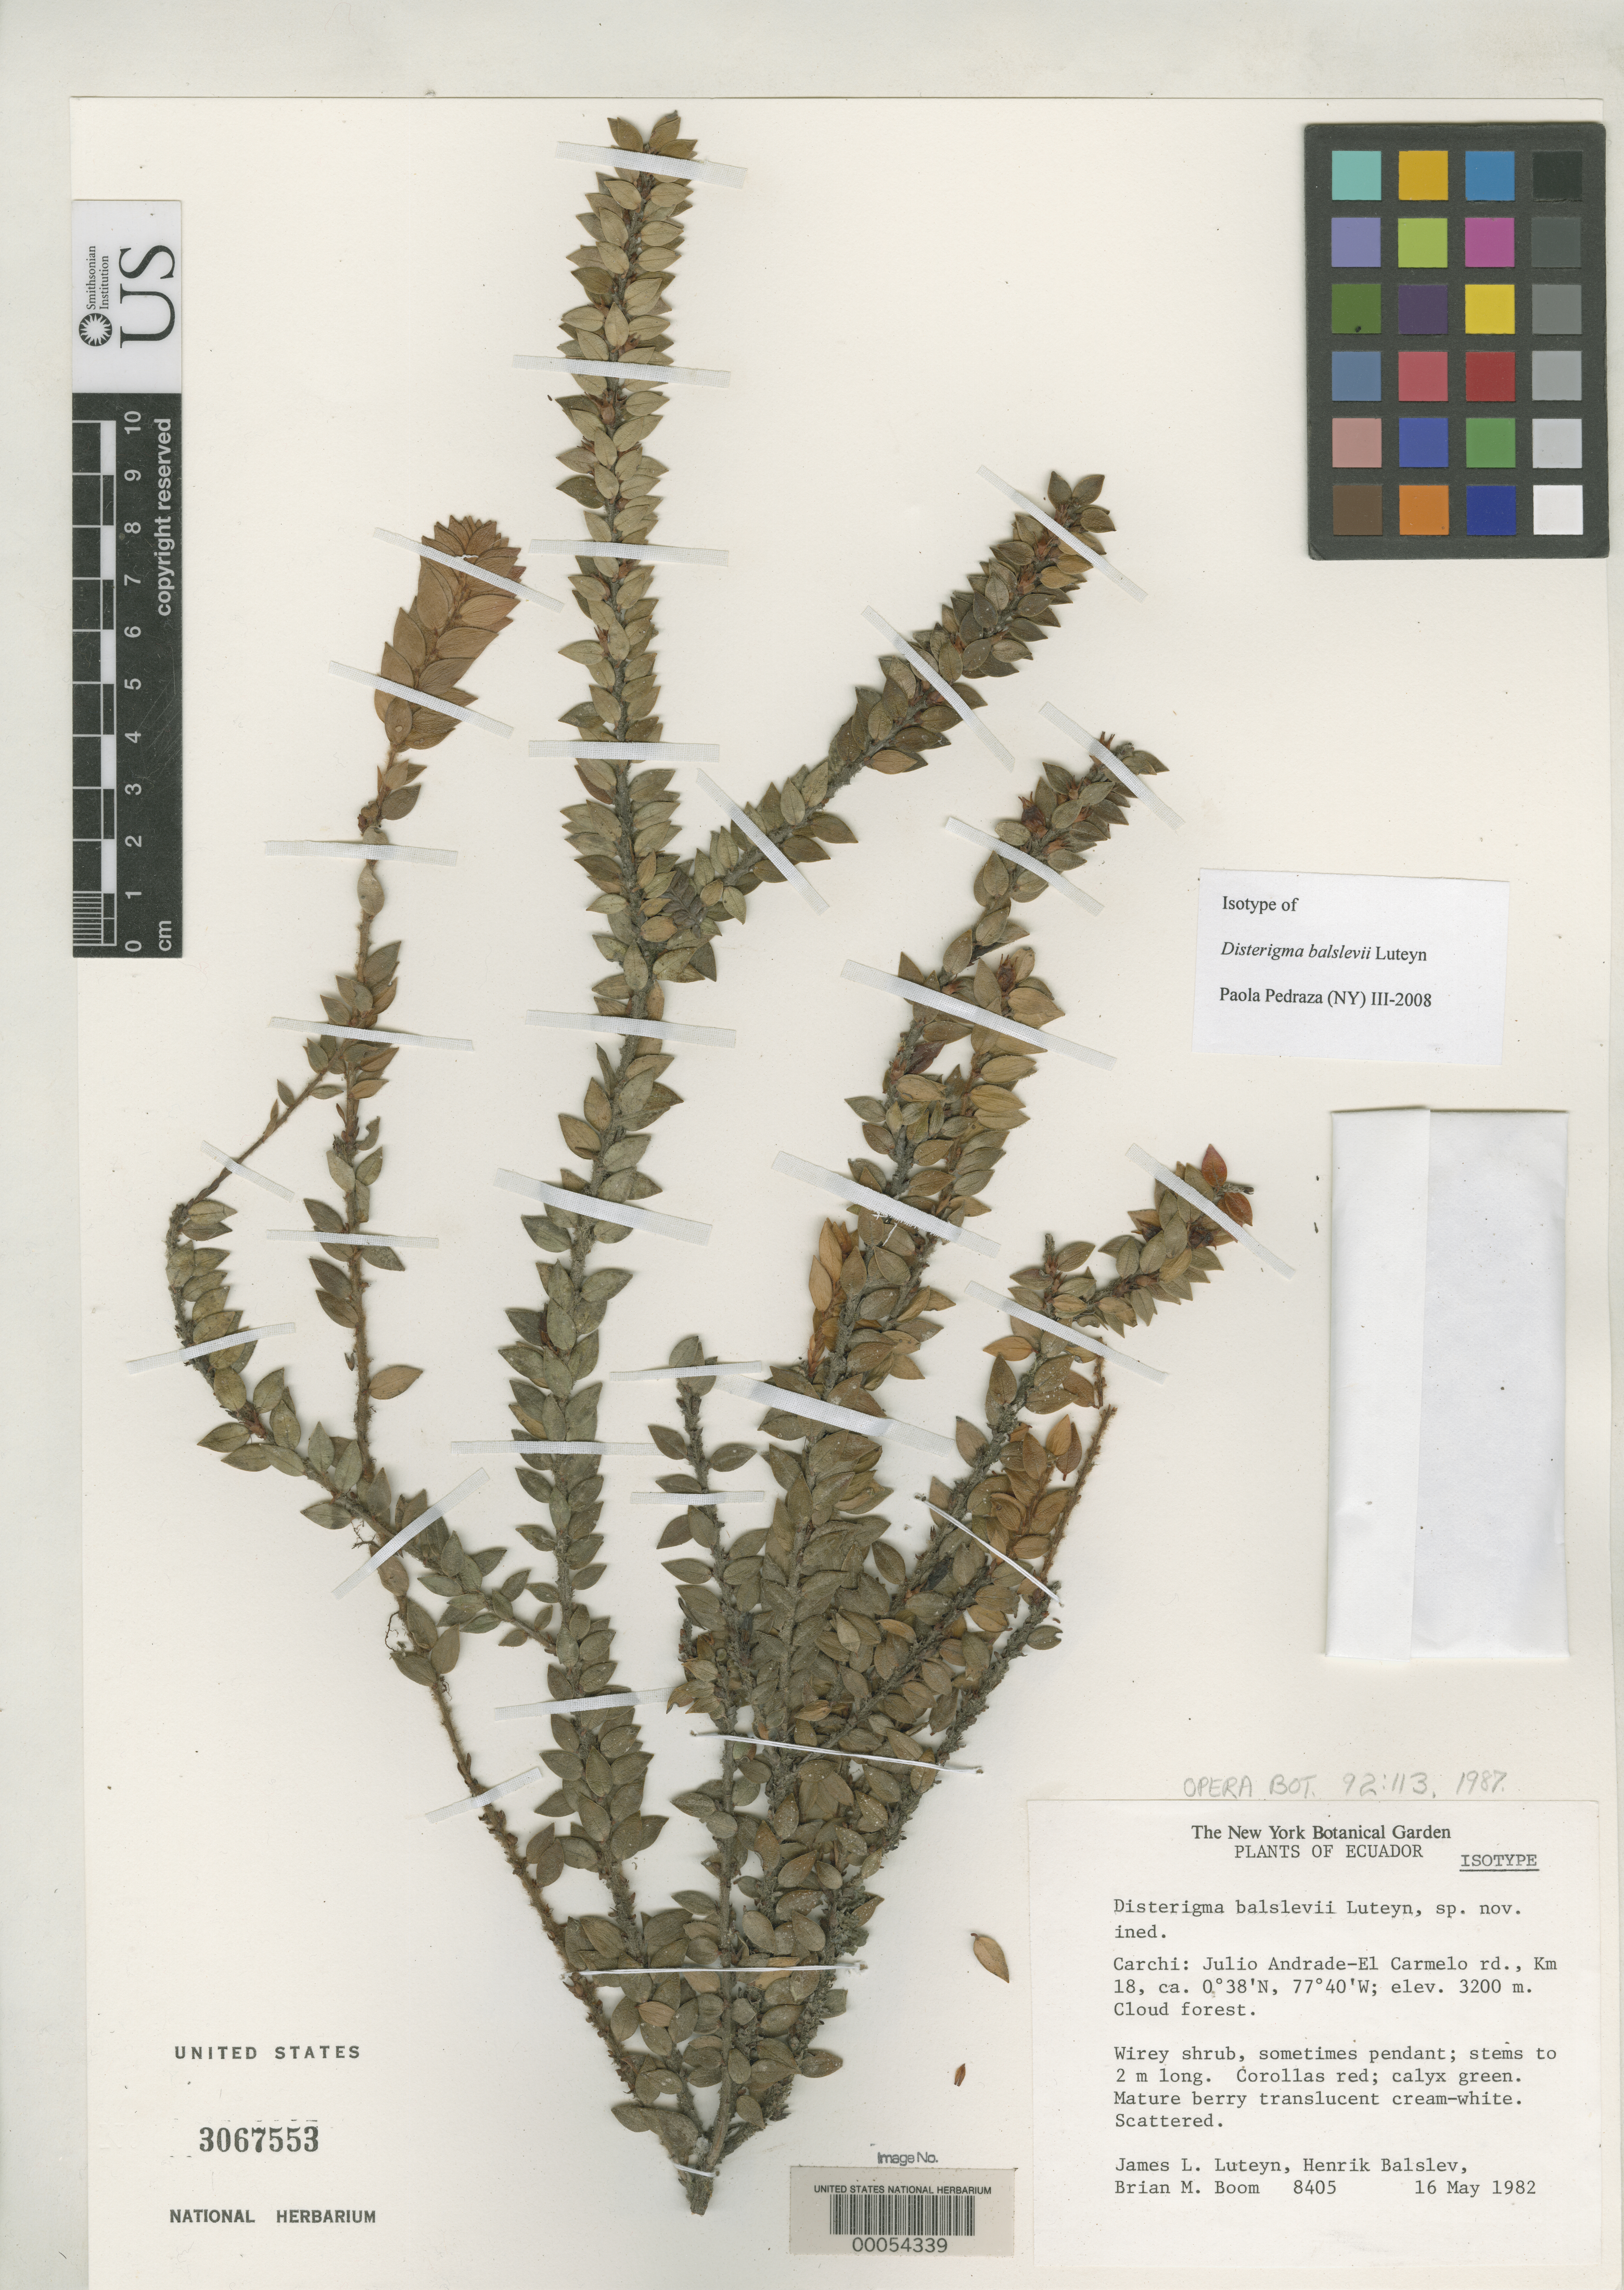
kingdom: Plantae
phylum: Tracheophyta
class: Magnoliopsida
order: Ericales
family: Ericaceae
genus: Disterigma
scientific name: Disterigma balslevii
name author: Luteyn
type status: Isotype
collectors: J. L. Luteyn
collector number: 8405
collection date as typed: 16 May 1982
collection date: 1982-05-16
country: Ecuador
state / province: Carchi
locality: Julio and Rade-El Carmelo Road, km 18.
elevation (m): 3200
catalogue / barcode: US 3067553